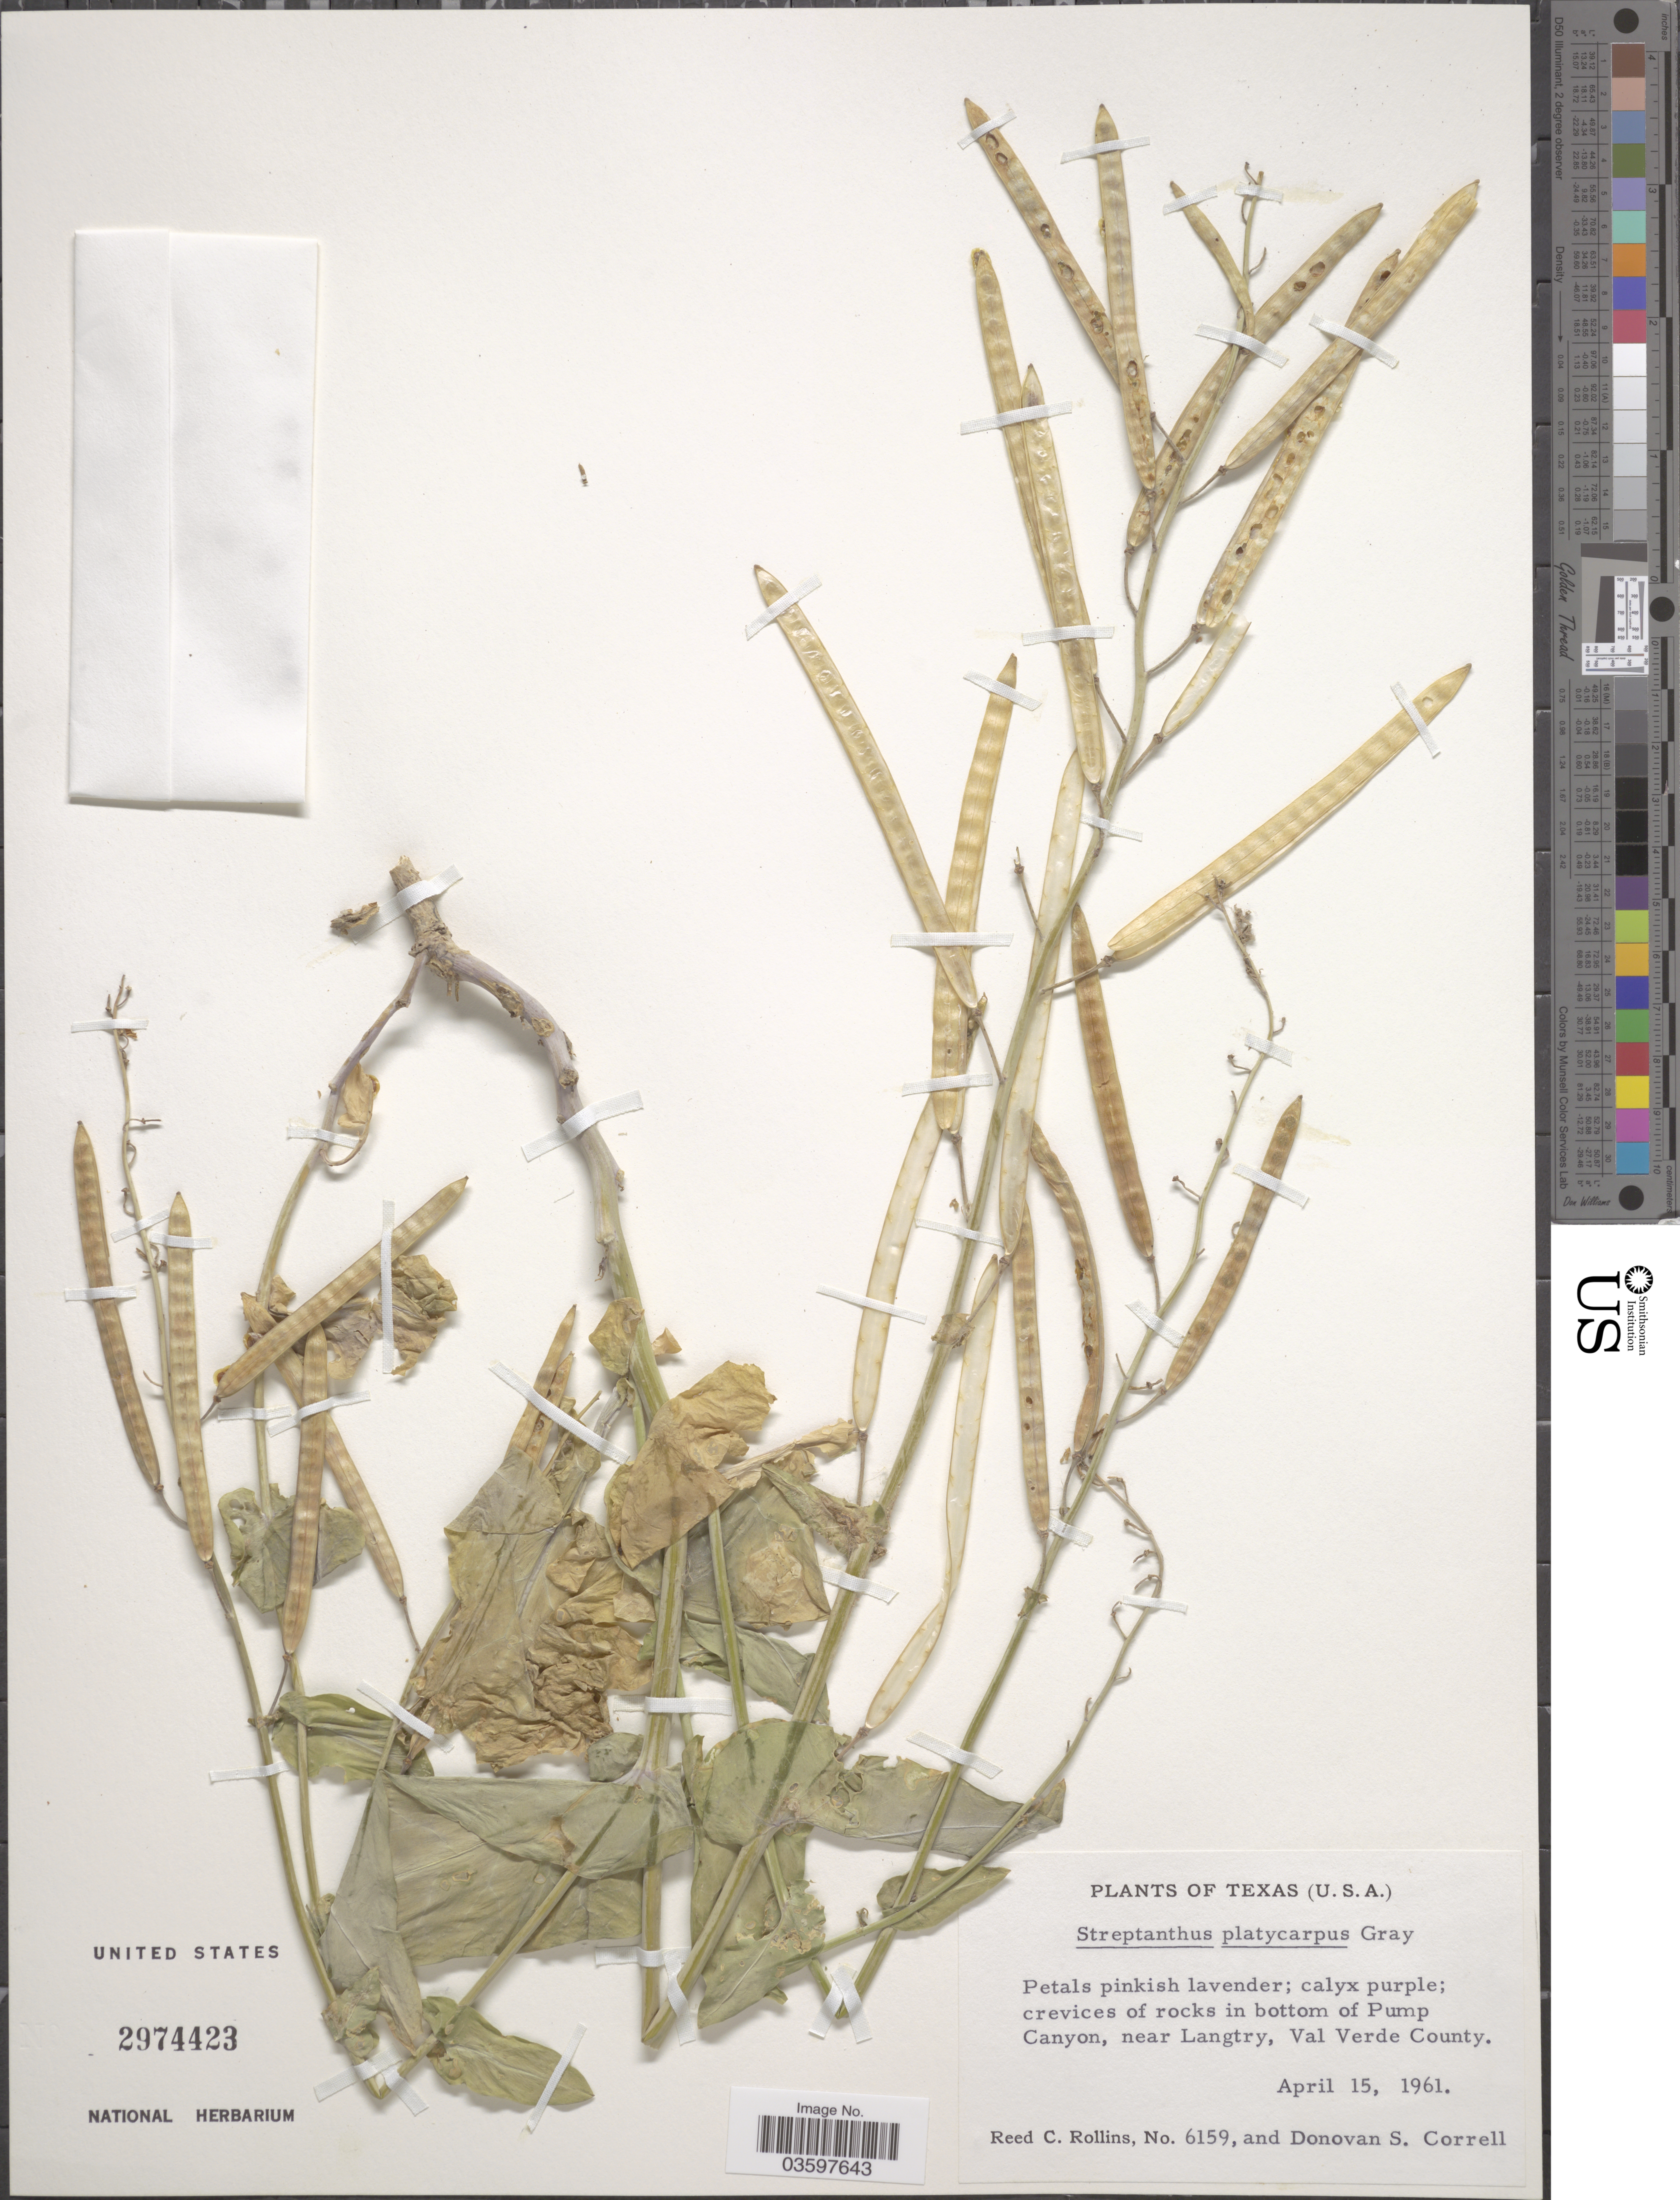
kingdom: Plantae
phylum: Tracheophyta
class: Magnoliopsida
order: Brassicales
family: Brassicaceae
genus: Streptanthus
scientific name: Streptanthus platycarpus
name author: A. Gray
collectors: R. C. Rollins & D. S. Correll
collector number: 6159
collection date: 1961-04-15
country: United States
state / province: Texas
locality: Crevices of rocks in bottom of Pump Canyon, near Langtry, Val Verde County.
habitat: crevices of rocks in bottom of canyon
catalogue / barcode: US 2974423